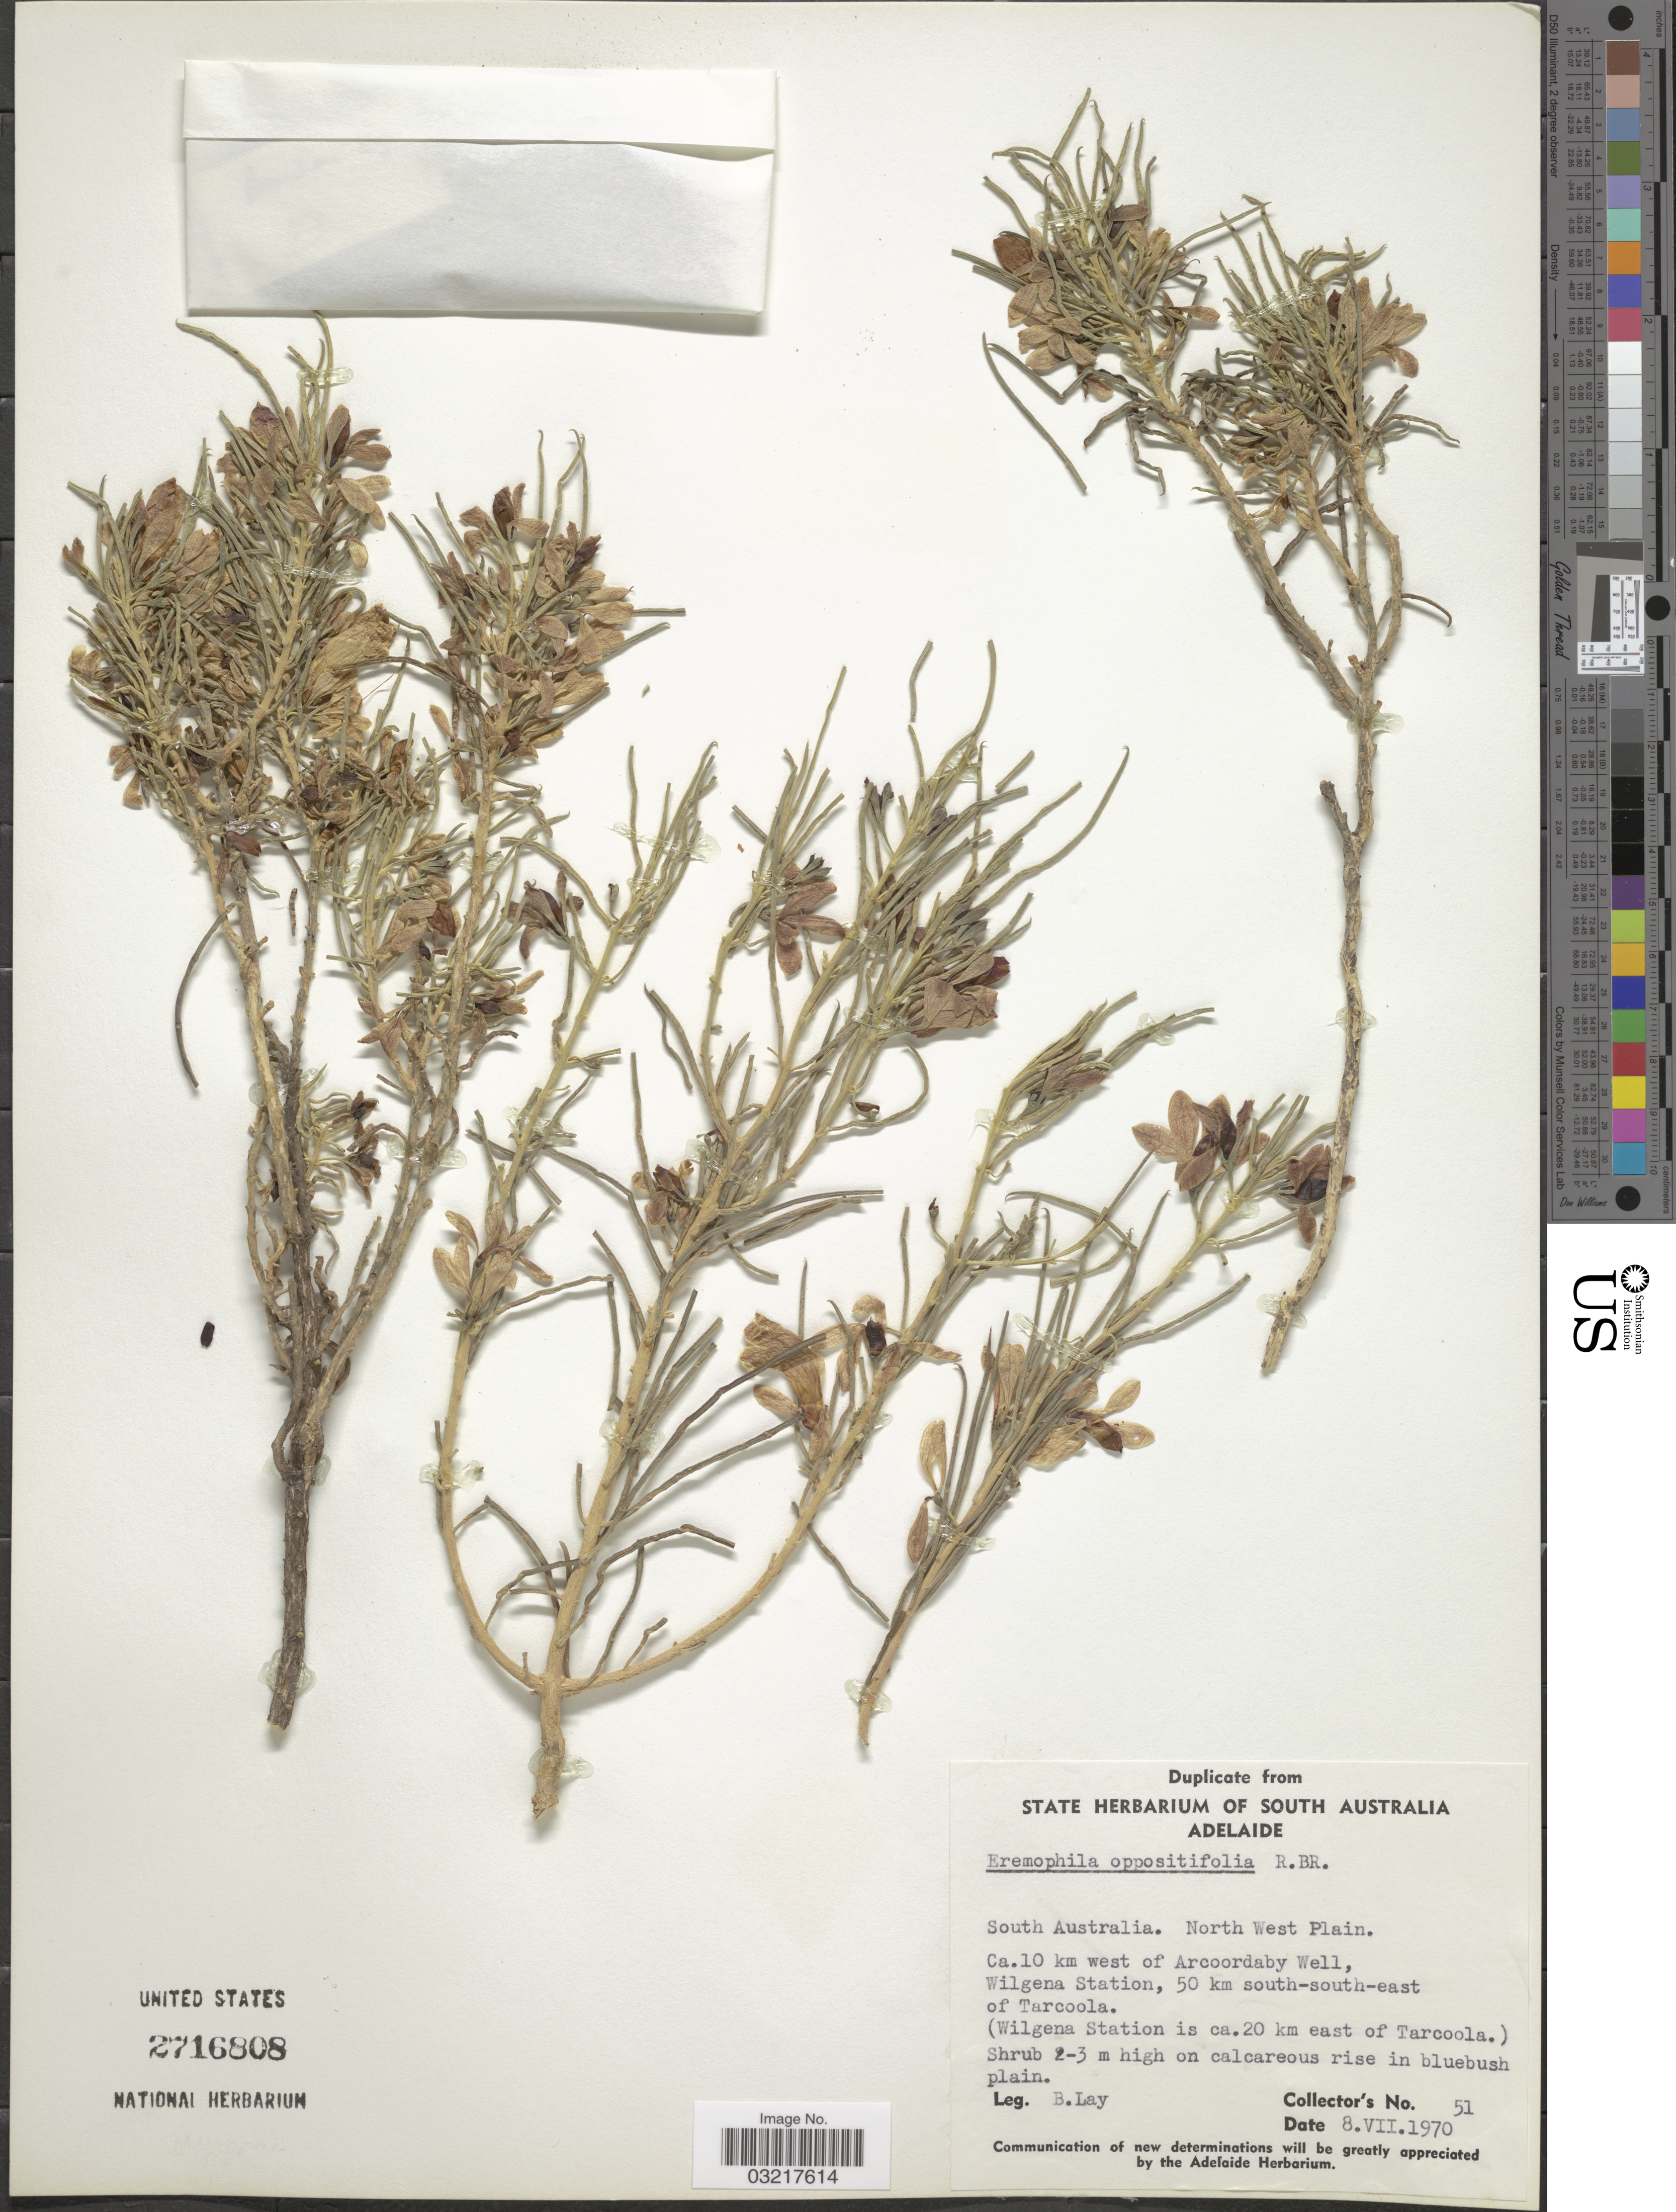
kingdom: Plantae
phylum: Tracheophyta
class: Magnoliopsida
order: Lamiales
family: Scrophulariaceae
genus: Eremophila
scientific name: Eremophila oppositifolia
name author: R. Br.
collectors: B. Lay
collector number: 51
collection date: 1970-07-08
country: Australia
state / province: South Australia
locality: North West Plain. Ca. 10 km west of Arcoordaby Well, Wilgena Station, 50 km south-south-east of Tarcoola. (Wilgena Station is ca.20 km east of Tarcoola.).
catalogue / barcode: US 2716808